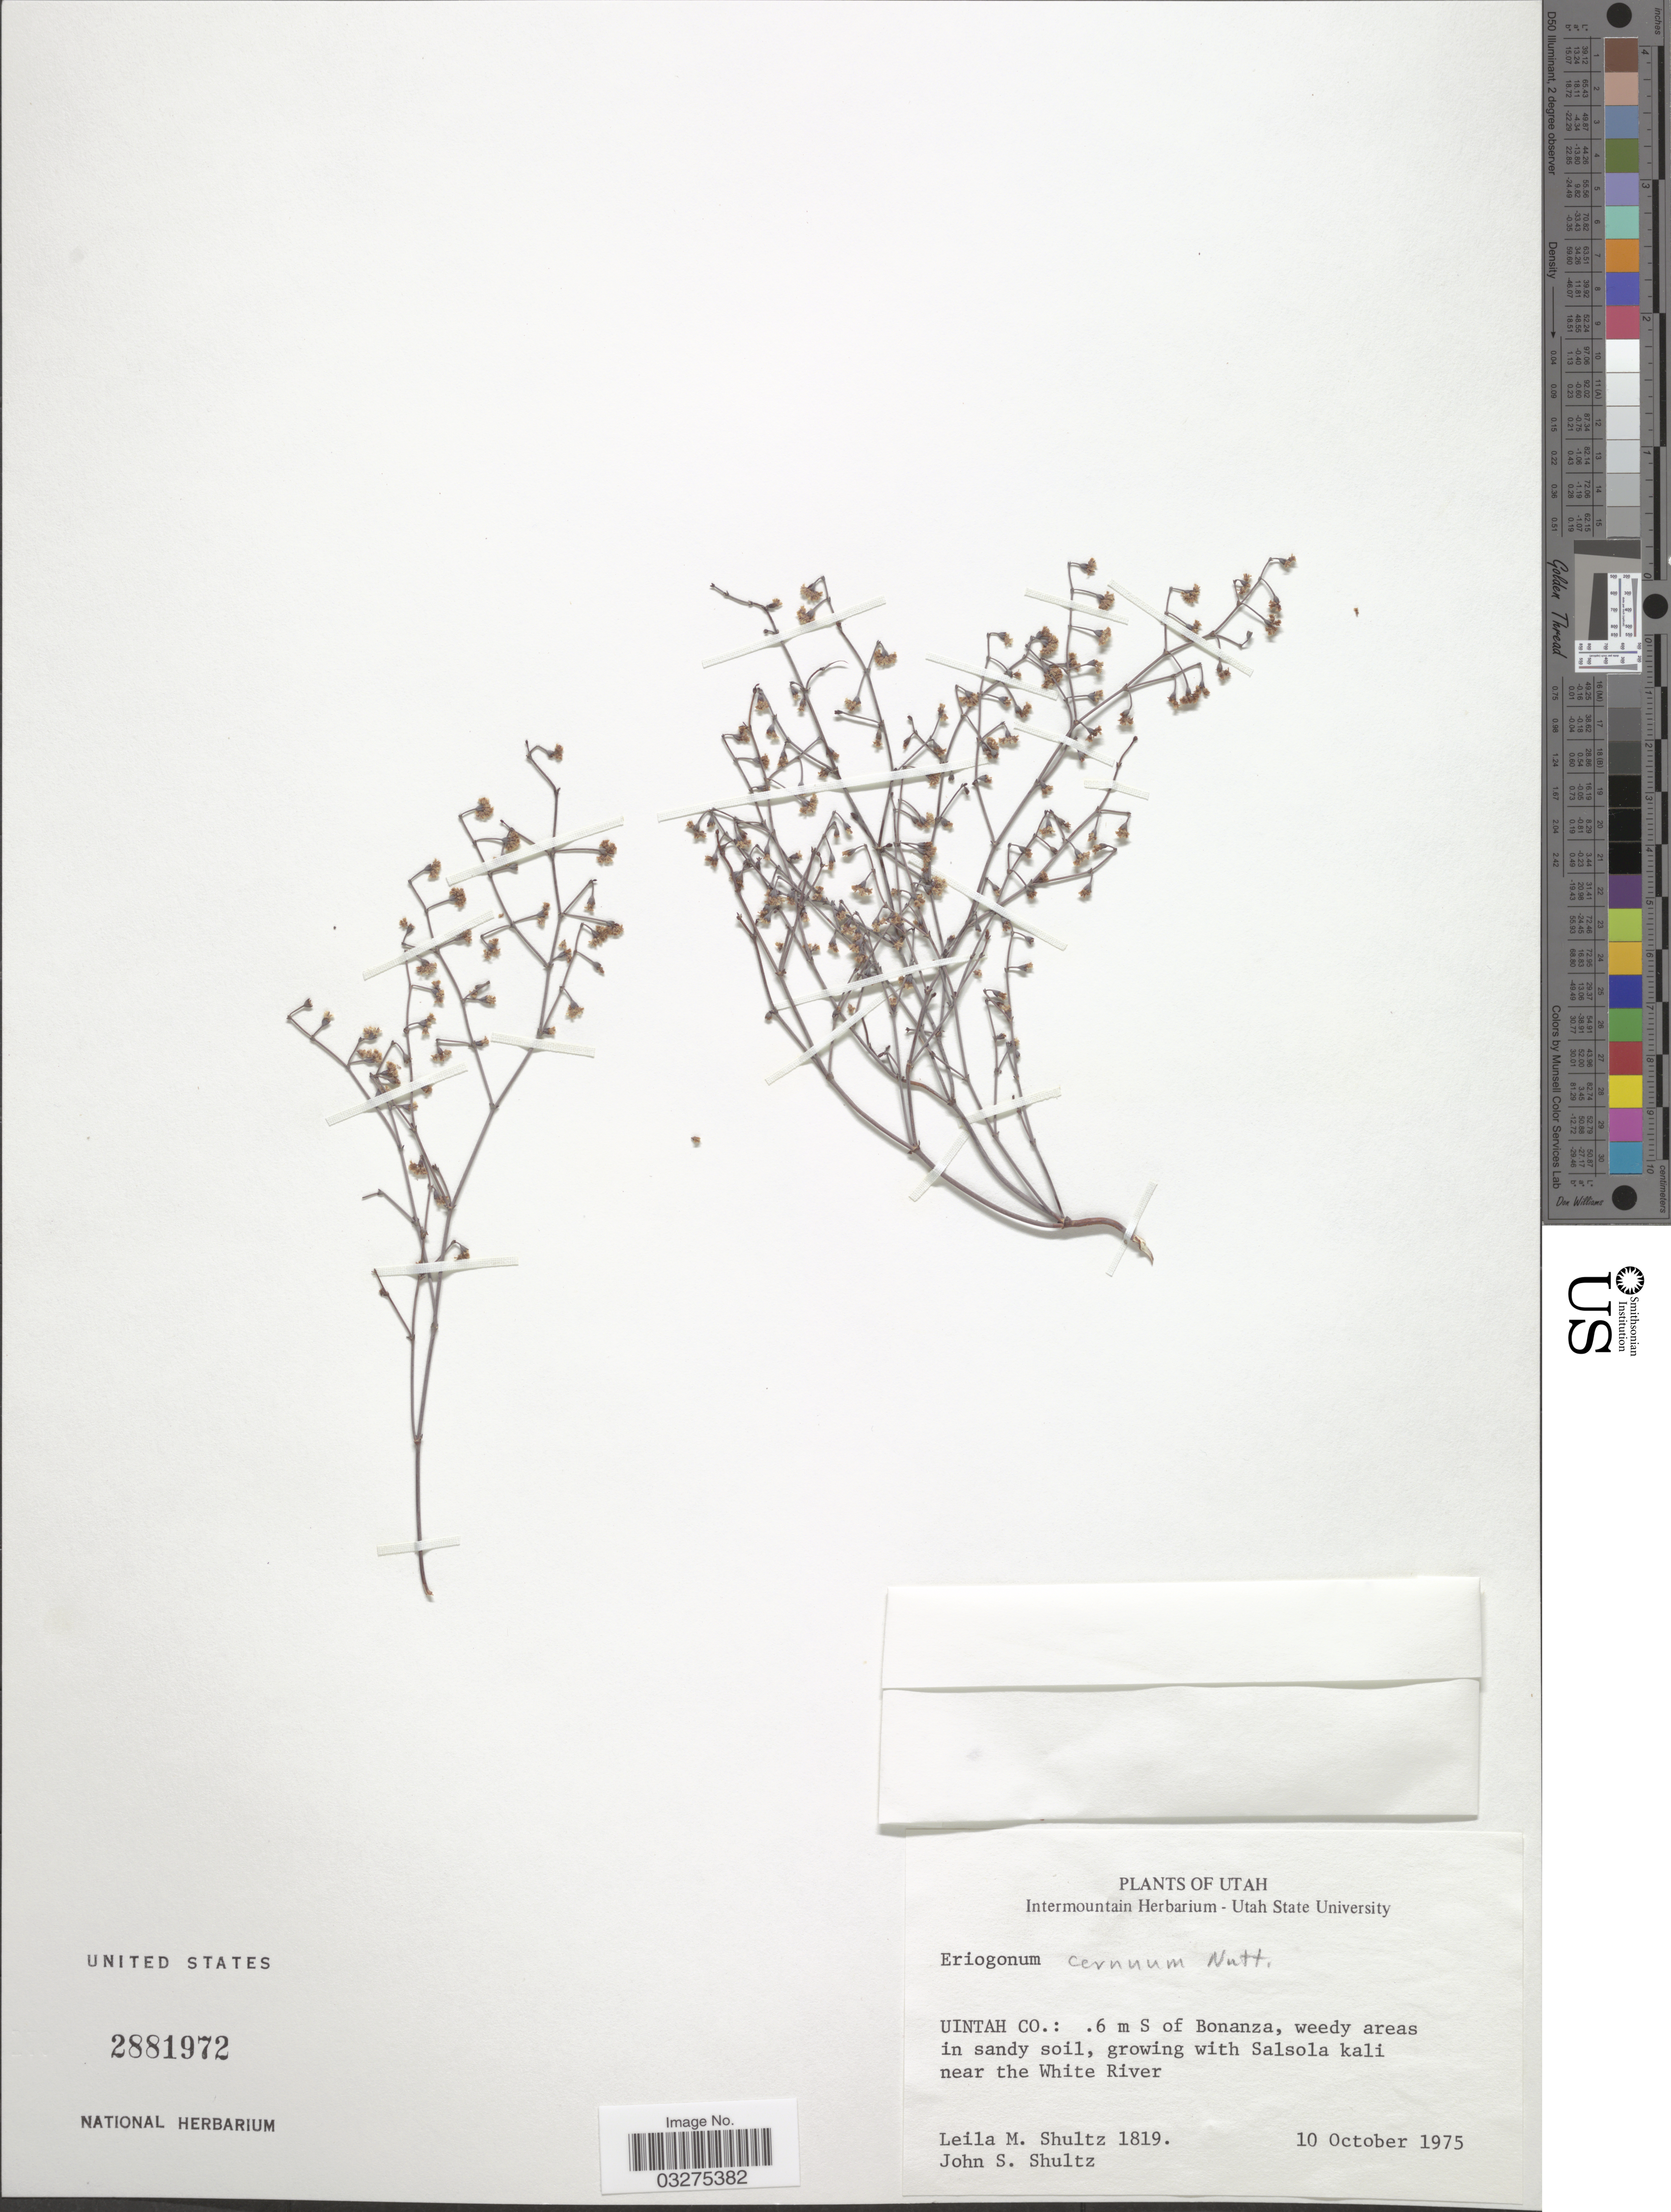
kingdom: Plantae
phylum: Tracheophyta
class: Magnoliopsida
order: Caryophyllales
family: Polygonaceae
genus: Eriogonum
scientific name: Eriogonum cernuum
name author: Nutt.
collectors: L. Shultz & J. Shultz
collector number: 1819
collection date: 1975-10-10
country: United States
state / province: Utah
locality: Uintah Co.: .6 m S of Bonanza, weedy areas in sandy soil, growing with Salsola kali near the White River.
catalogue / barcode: US 2881972